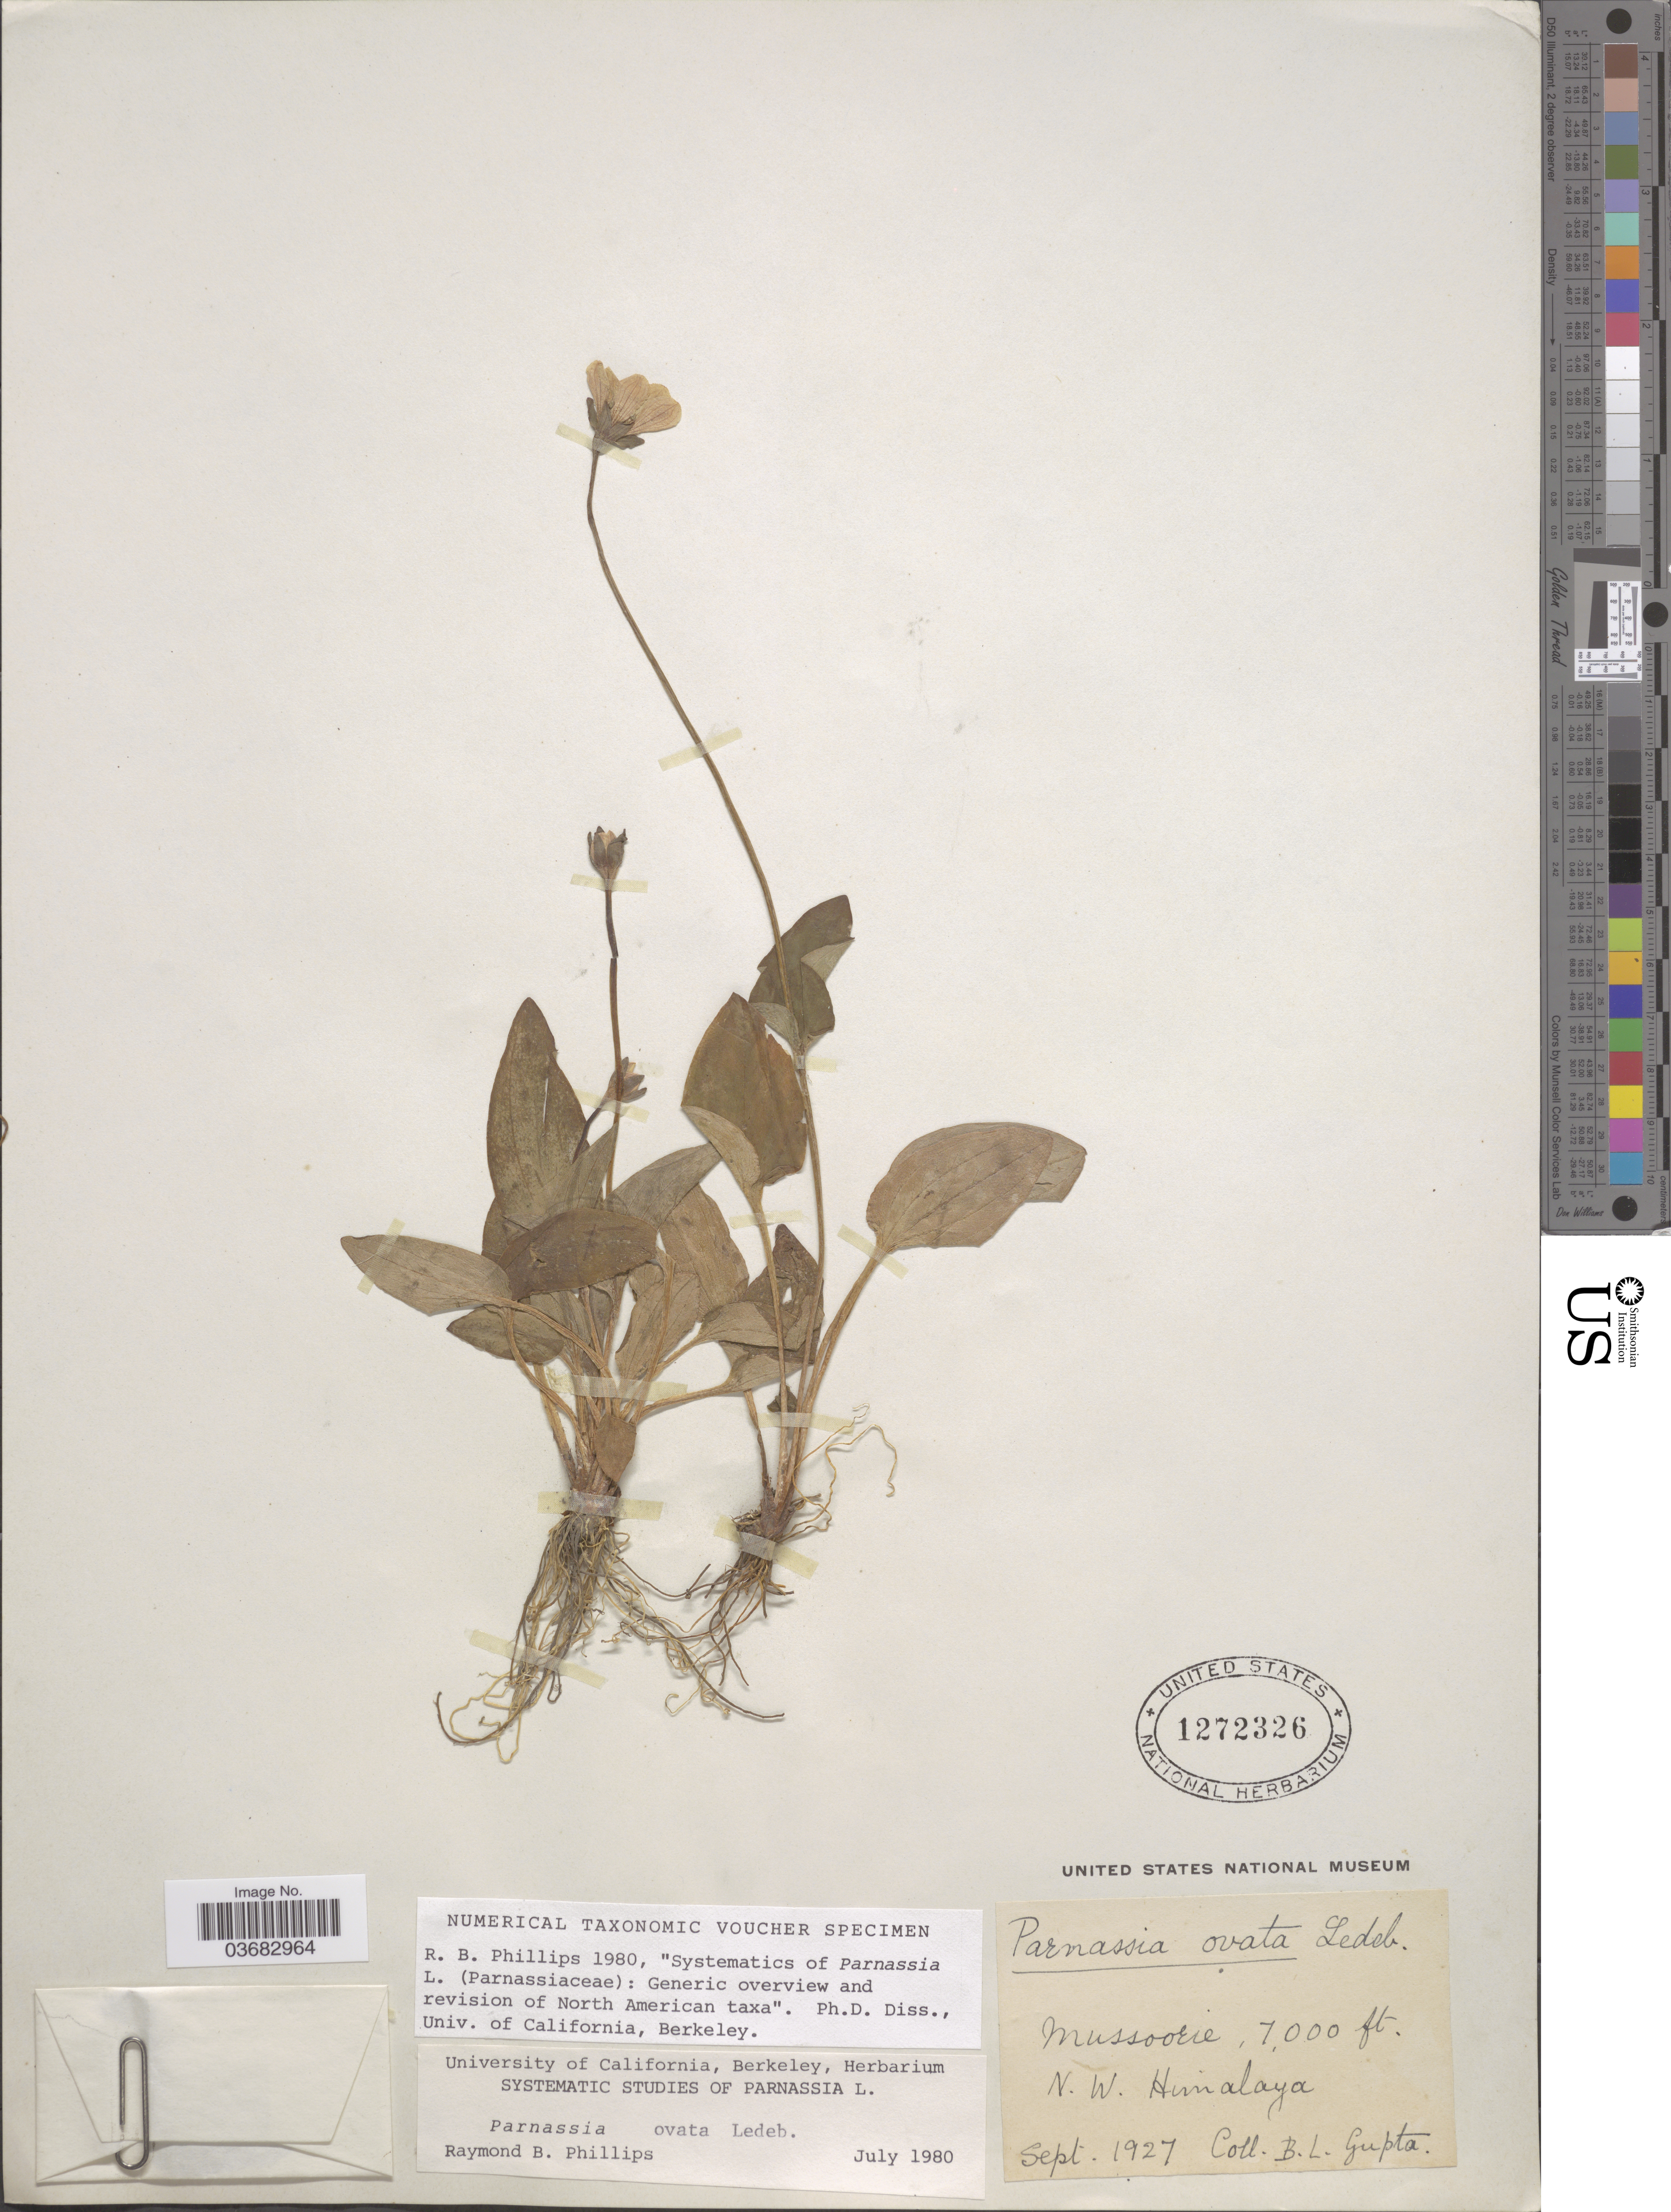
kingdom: Plantae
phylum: Tracheophyta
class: Magnoliopsida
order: Celastrales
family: Parnassiaceae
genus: Parnassia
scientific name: Parnassia ovata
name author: Ledeb.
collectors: B. L. Gupta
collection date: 1927-09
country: India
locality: Mussoorie. N. W. Himalaya.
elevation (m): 2134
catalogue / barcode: US 1272326